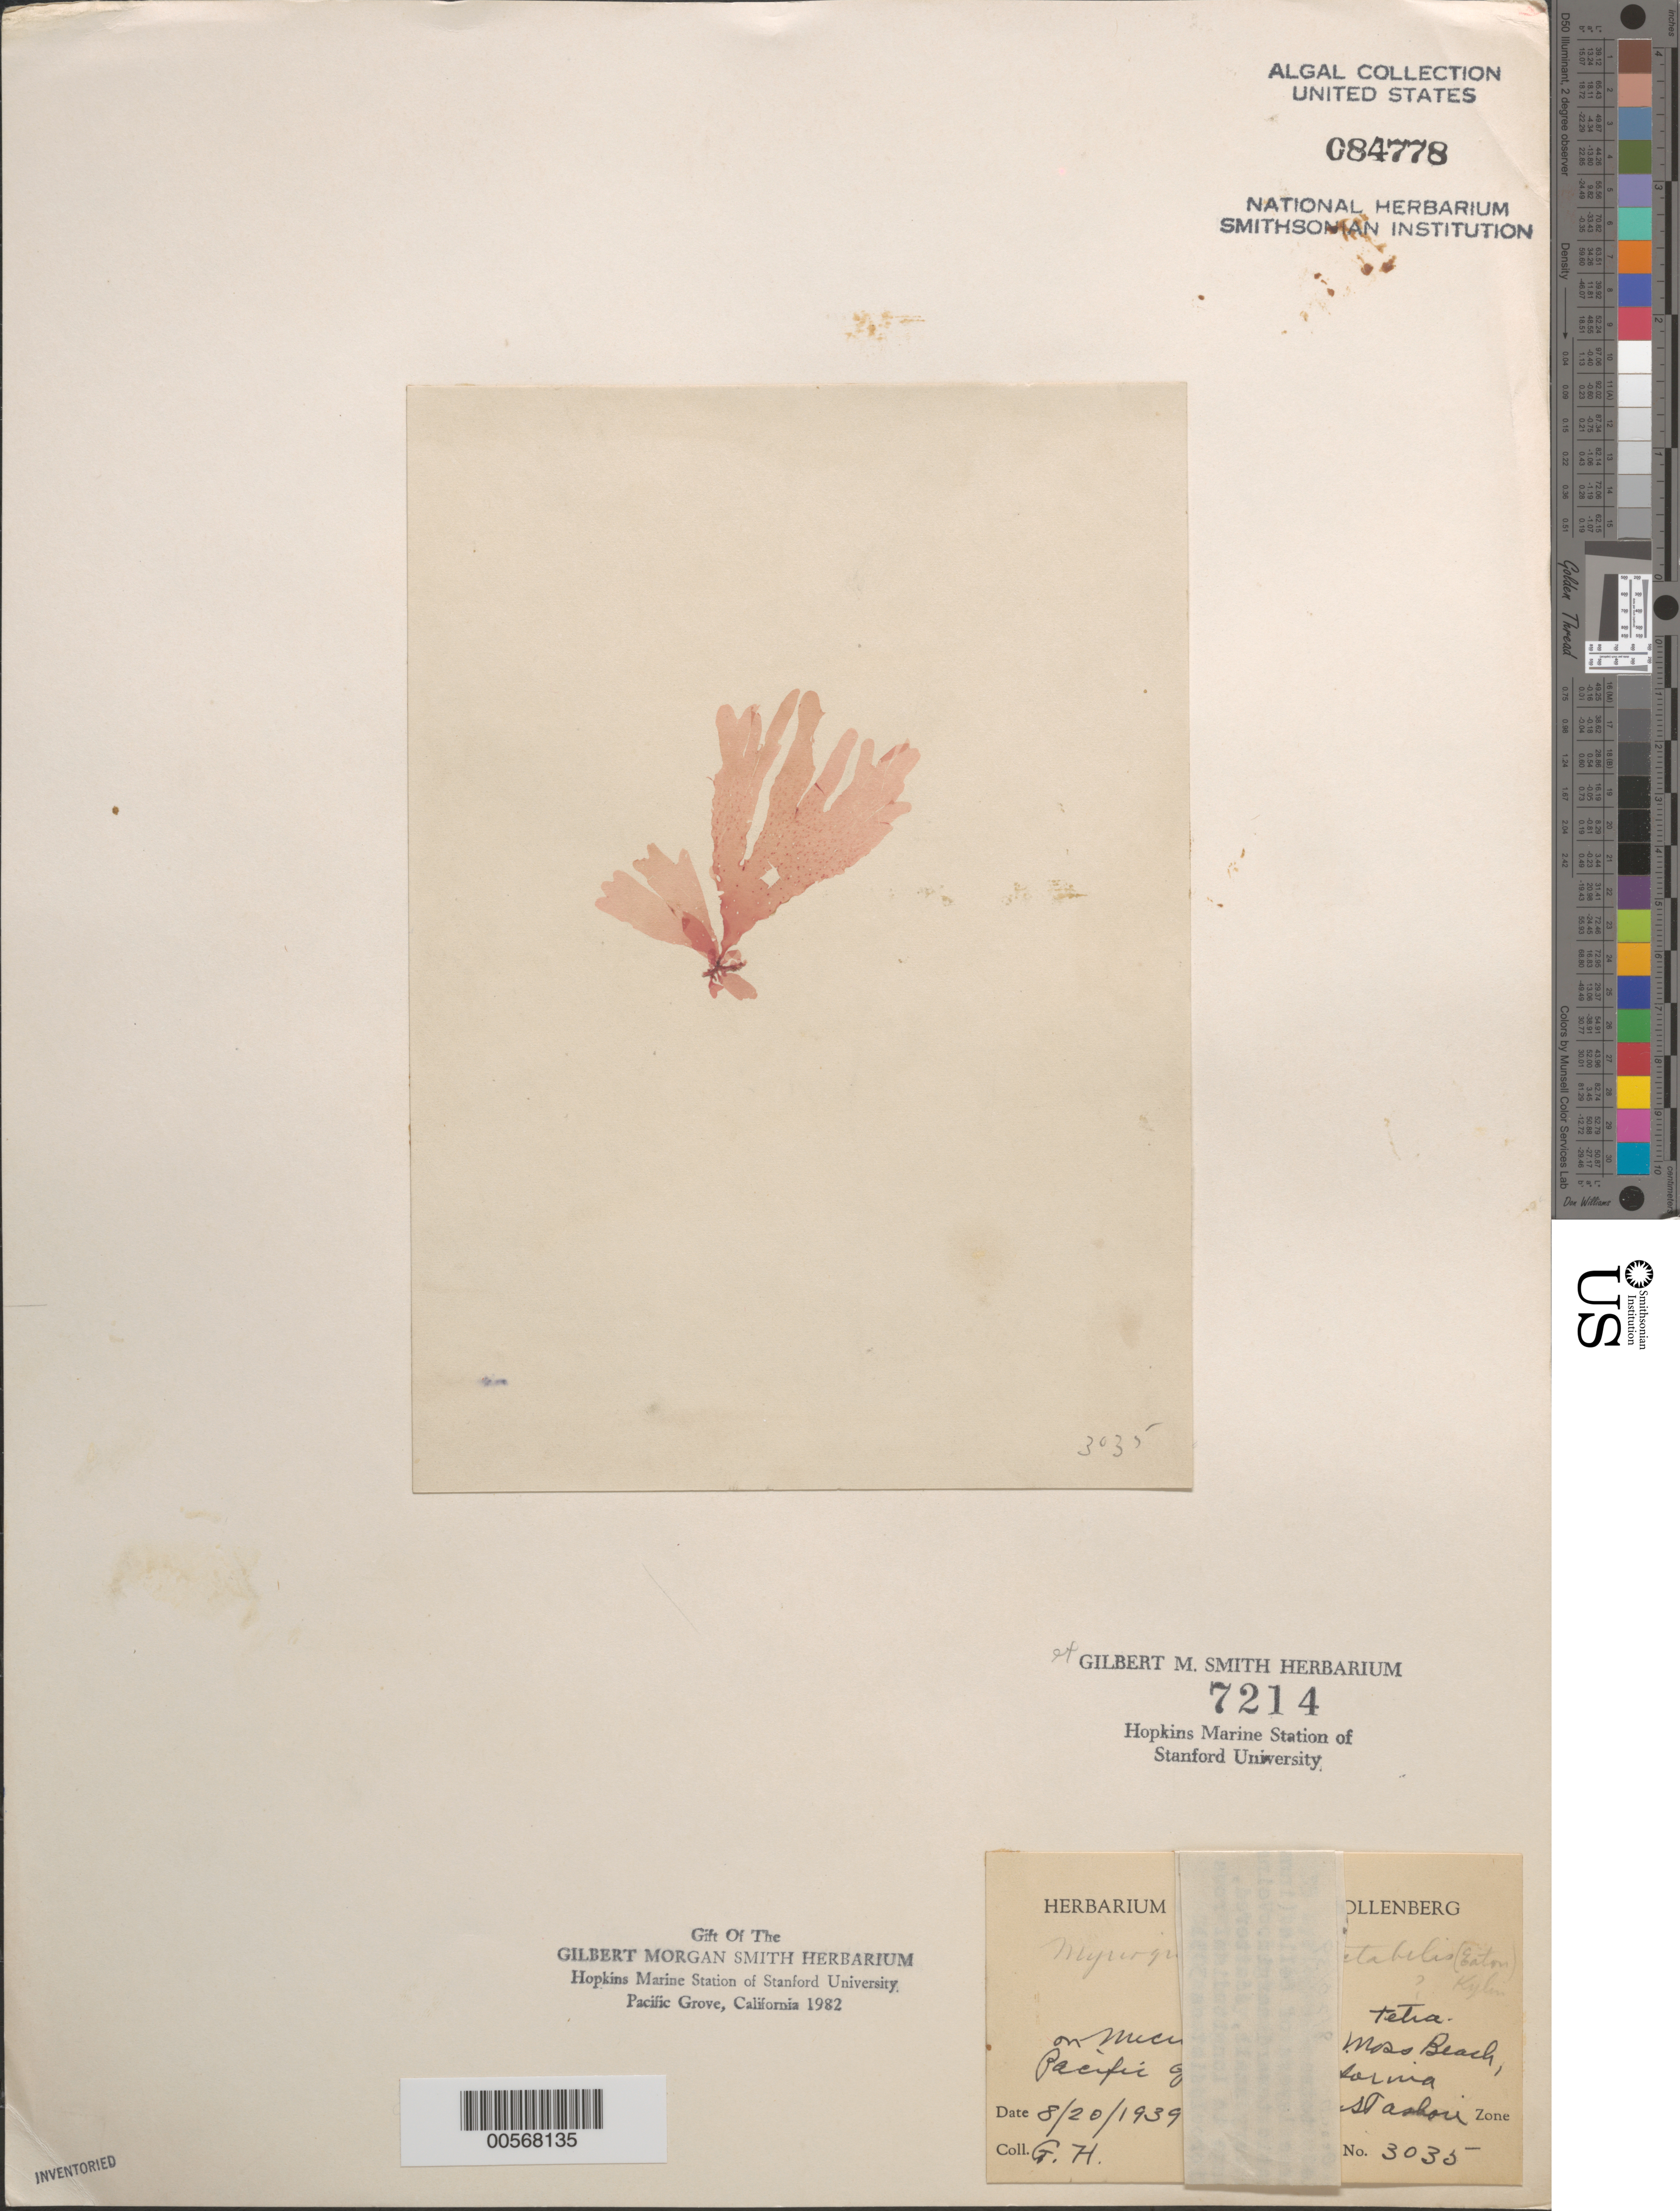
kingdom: Plantae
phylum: Rhodophyta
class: Florideophyceae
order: Ceramiales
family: Delesseriaceae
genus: Myriogramme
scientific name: Myriogramme spectabilis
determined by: Hollenberg, George J.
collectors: G. Hollenberg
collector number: GJH 3055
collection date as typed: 20 Aug 1939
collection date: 1939-08-20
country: United States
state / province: California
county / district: Monterey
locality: Pacific Grove, Moss Beach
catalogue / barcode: US 84778